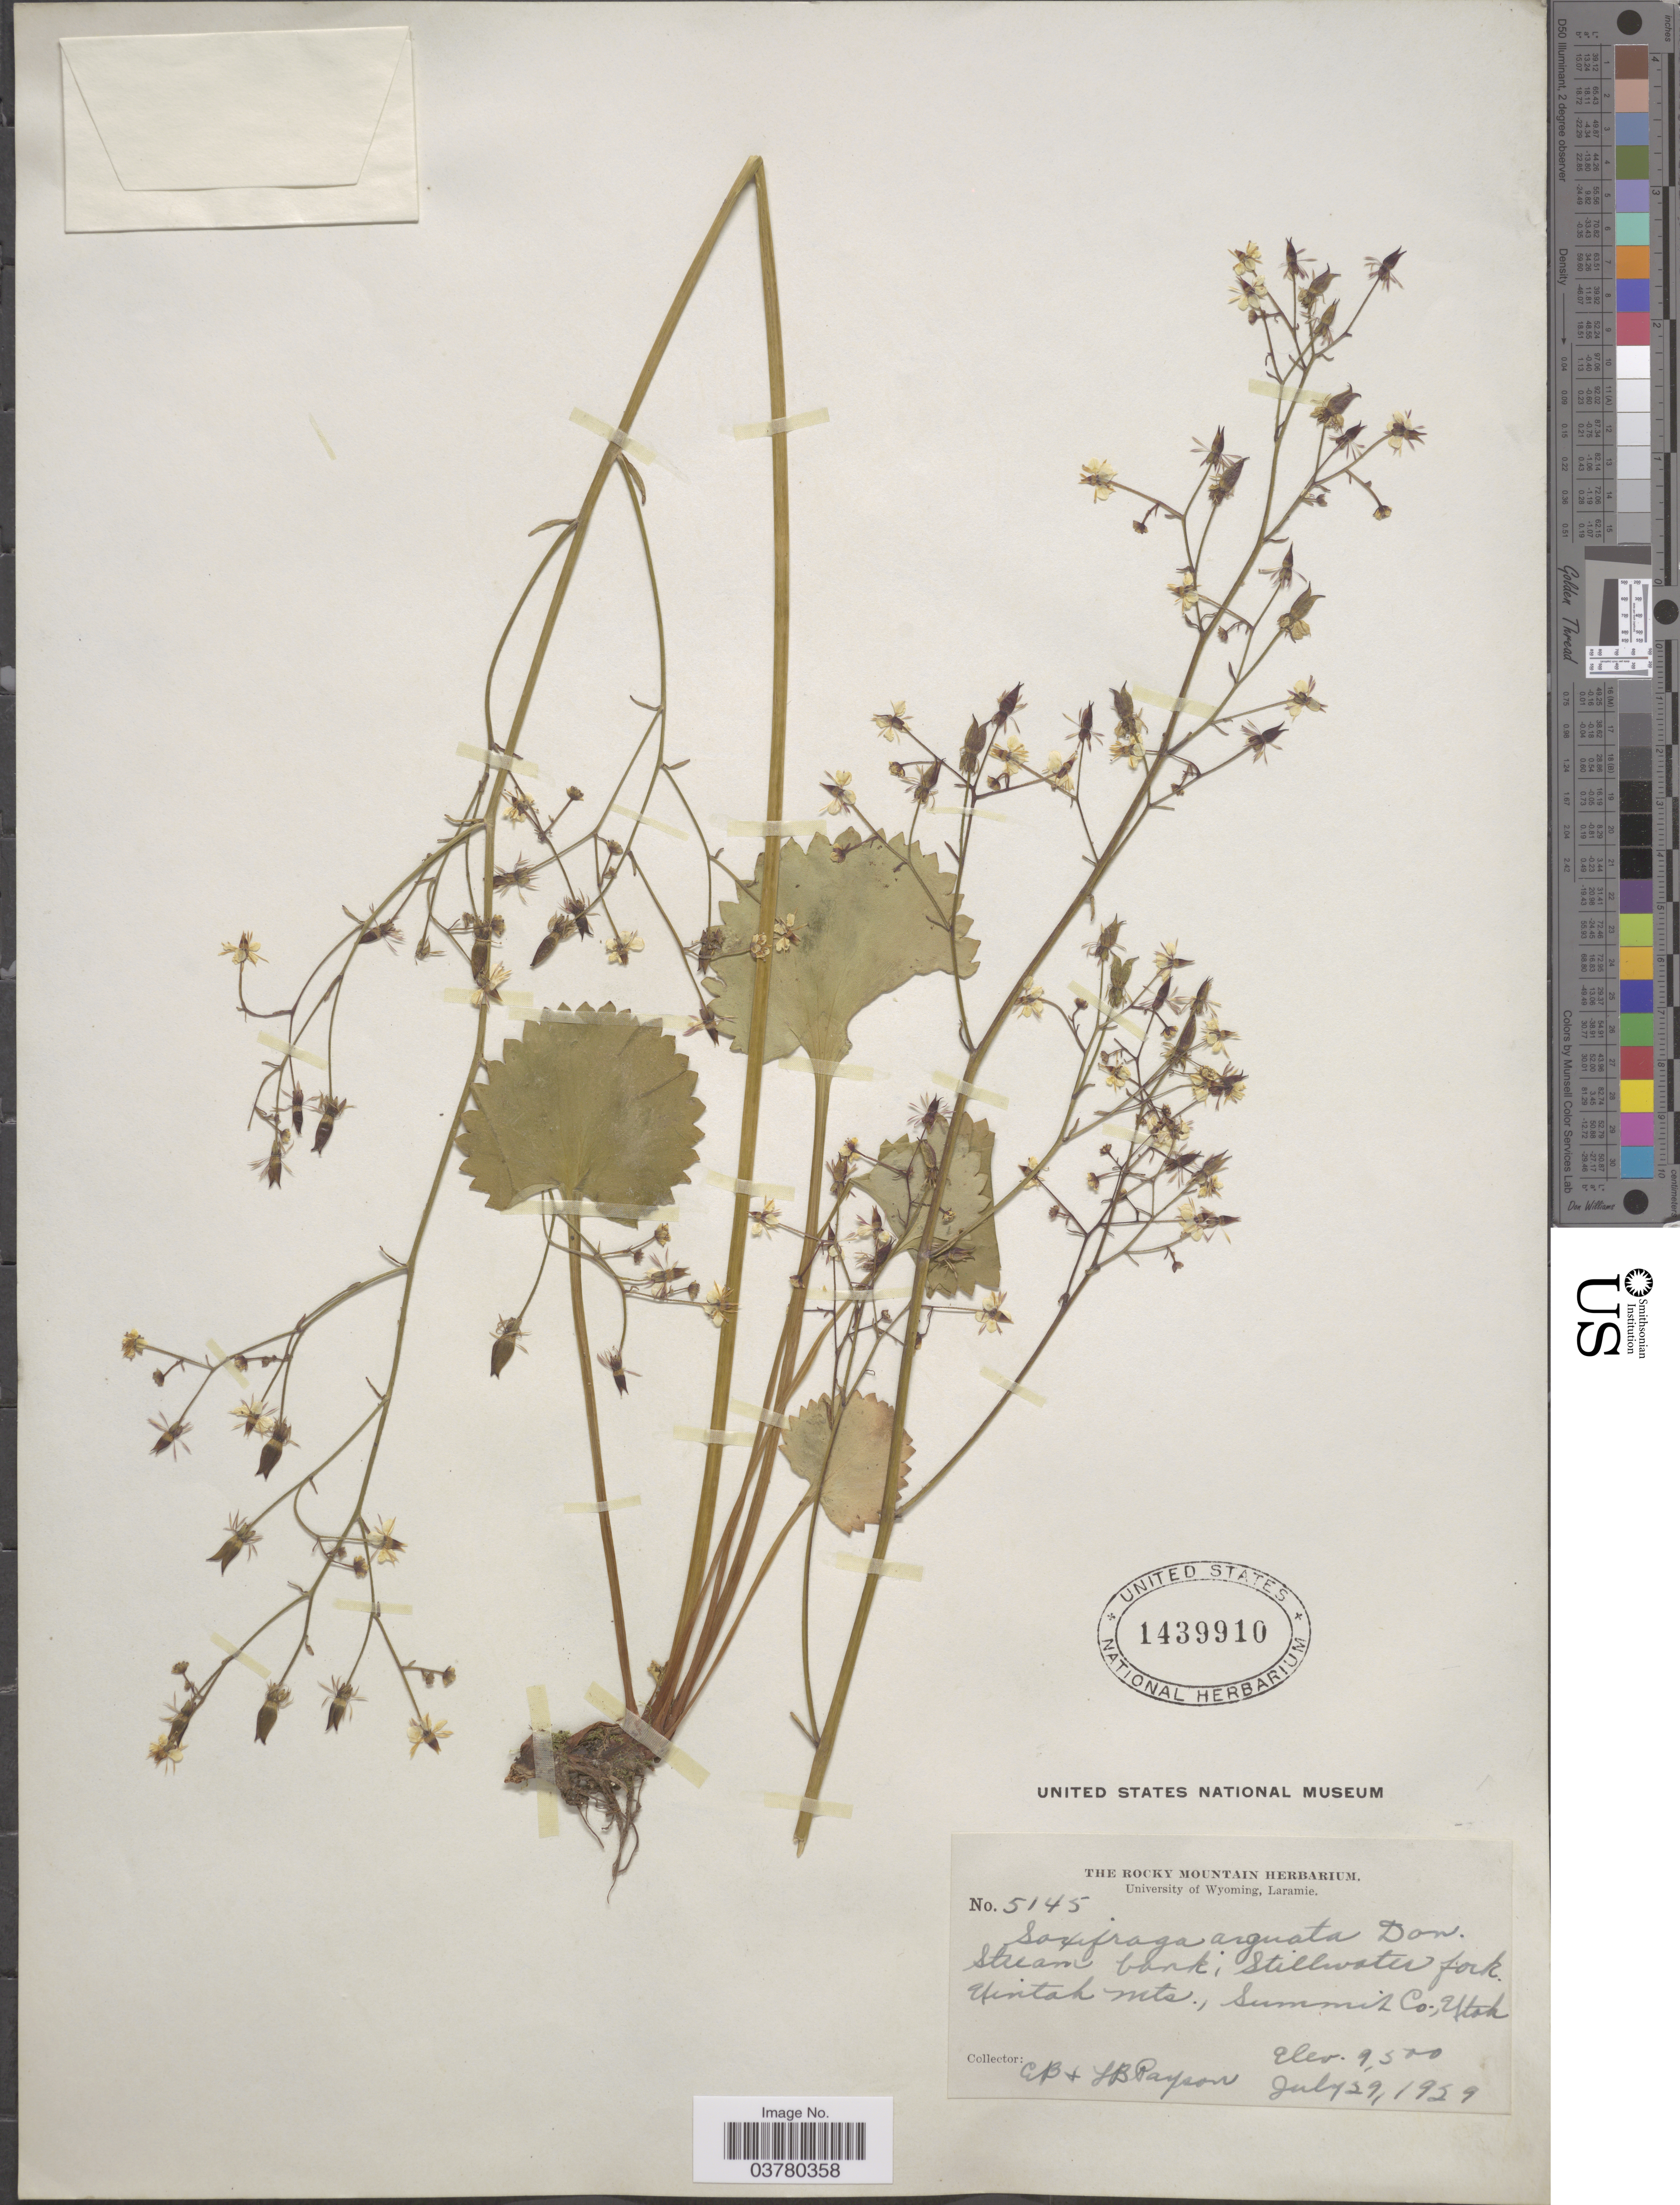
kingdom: Plantae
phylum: Tracheophyta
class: Magnoliopsida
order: Saxifragales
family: Saxifragaceae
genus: Micranthes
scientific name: Micranthes odontoloma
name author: (Piper) A. Heller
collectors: E. B. Payson & L. Payson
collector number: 5145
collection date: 1929-07-29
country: United States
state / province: Utah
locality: Stillwater fork. Uintah Mts., Summit Co.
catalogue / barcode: US 1439910